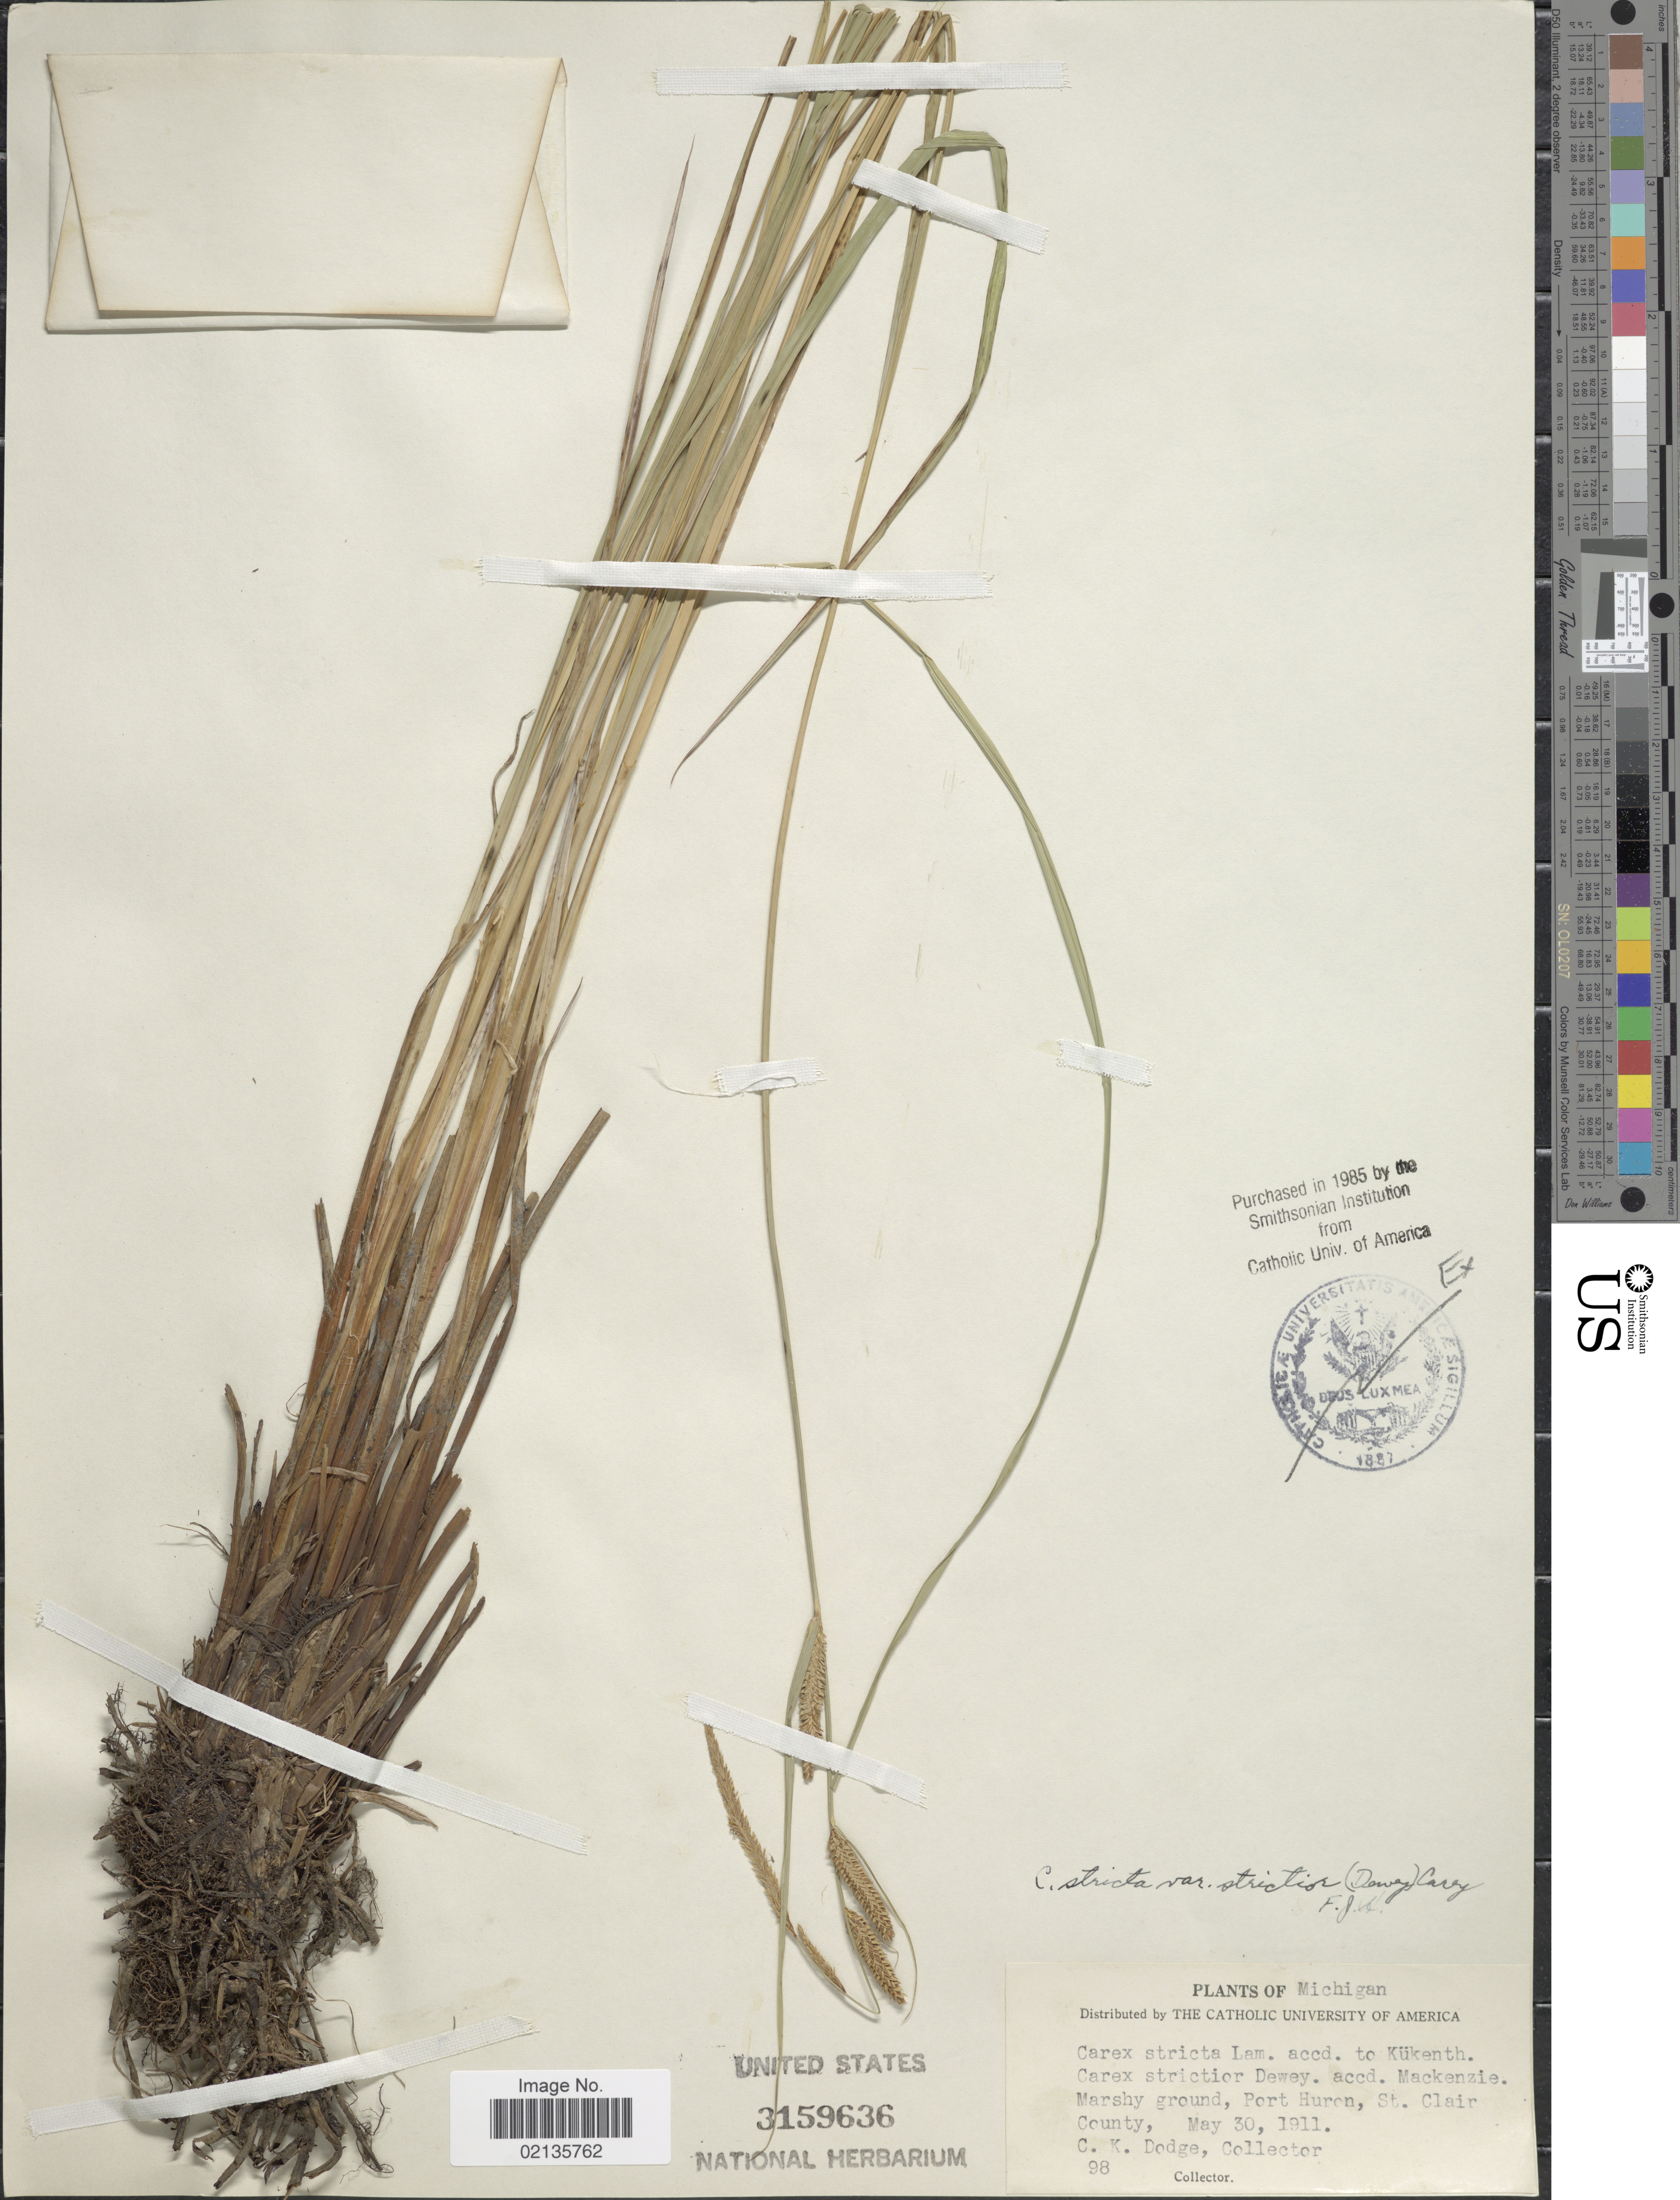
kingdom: Plantae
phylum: Tracheophyta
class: Liliopsida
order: Poales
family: Cyperaceae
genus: Carex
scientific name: Carex stricta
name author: Lam.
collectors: C. Dodge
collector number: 98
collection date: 1911-05-30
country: United States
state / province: Michigan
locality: Marshy ground, Port Huron, St. Clair County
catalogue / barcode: US 3159636